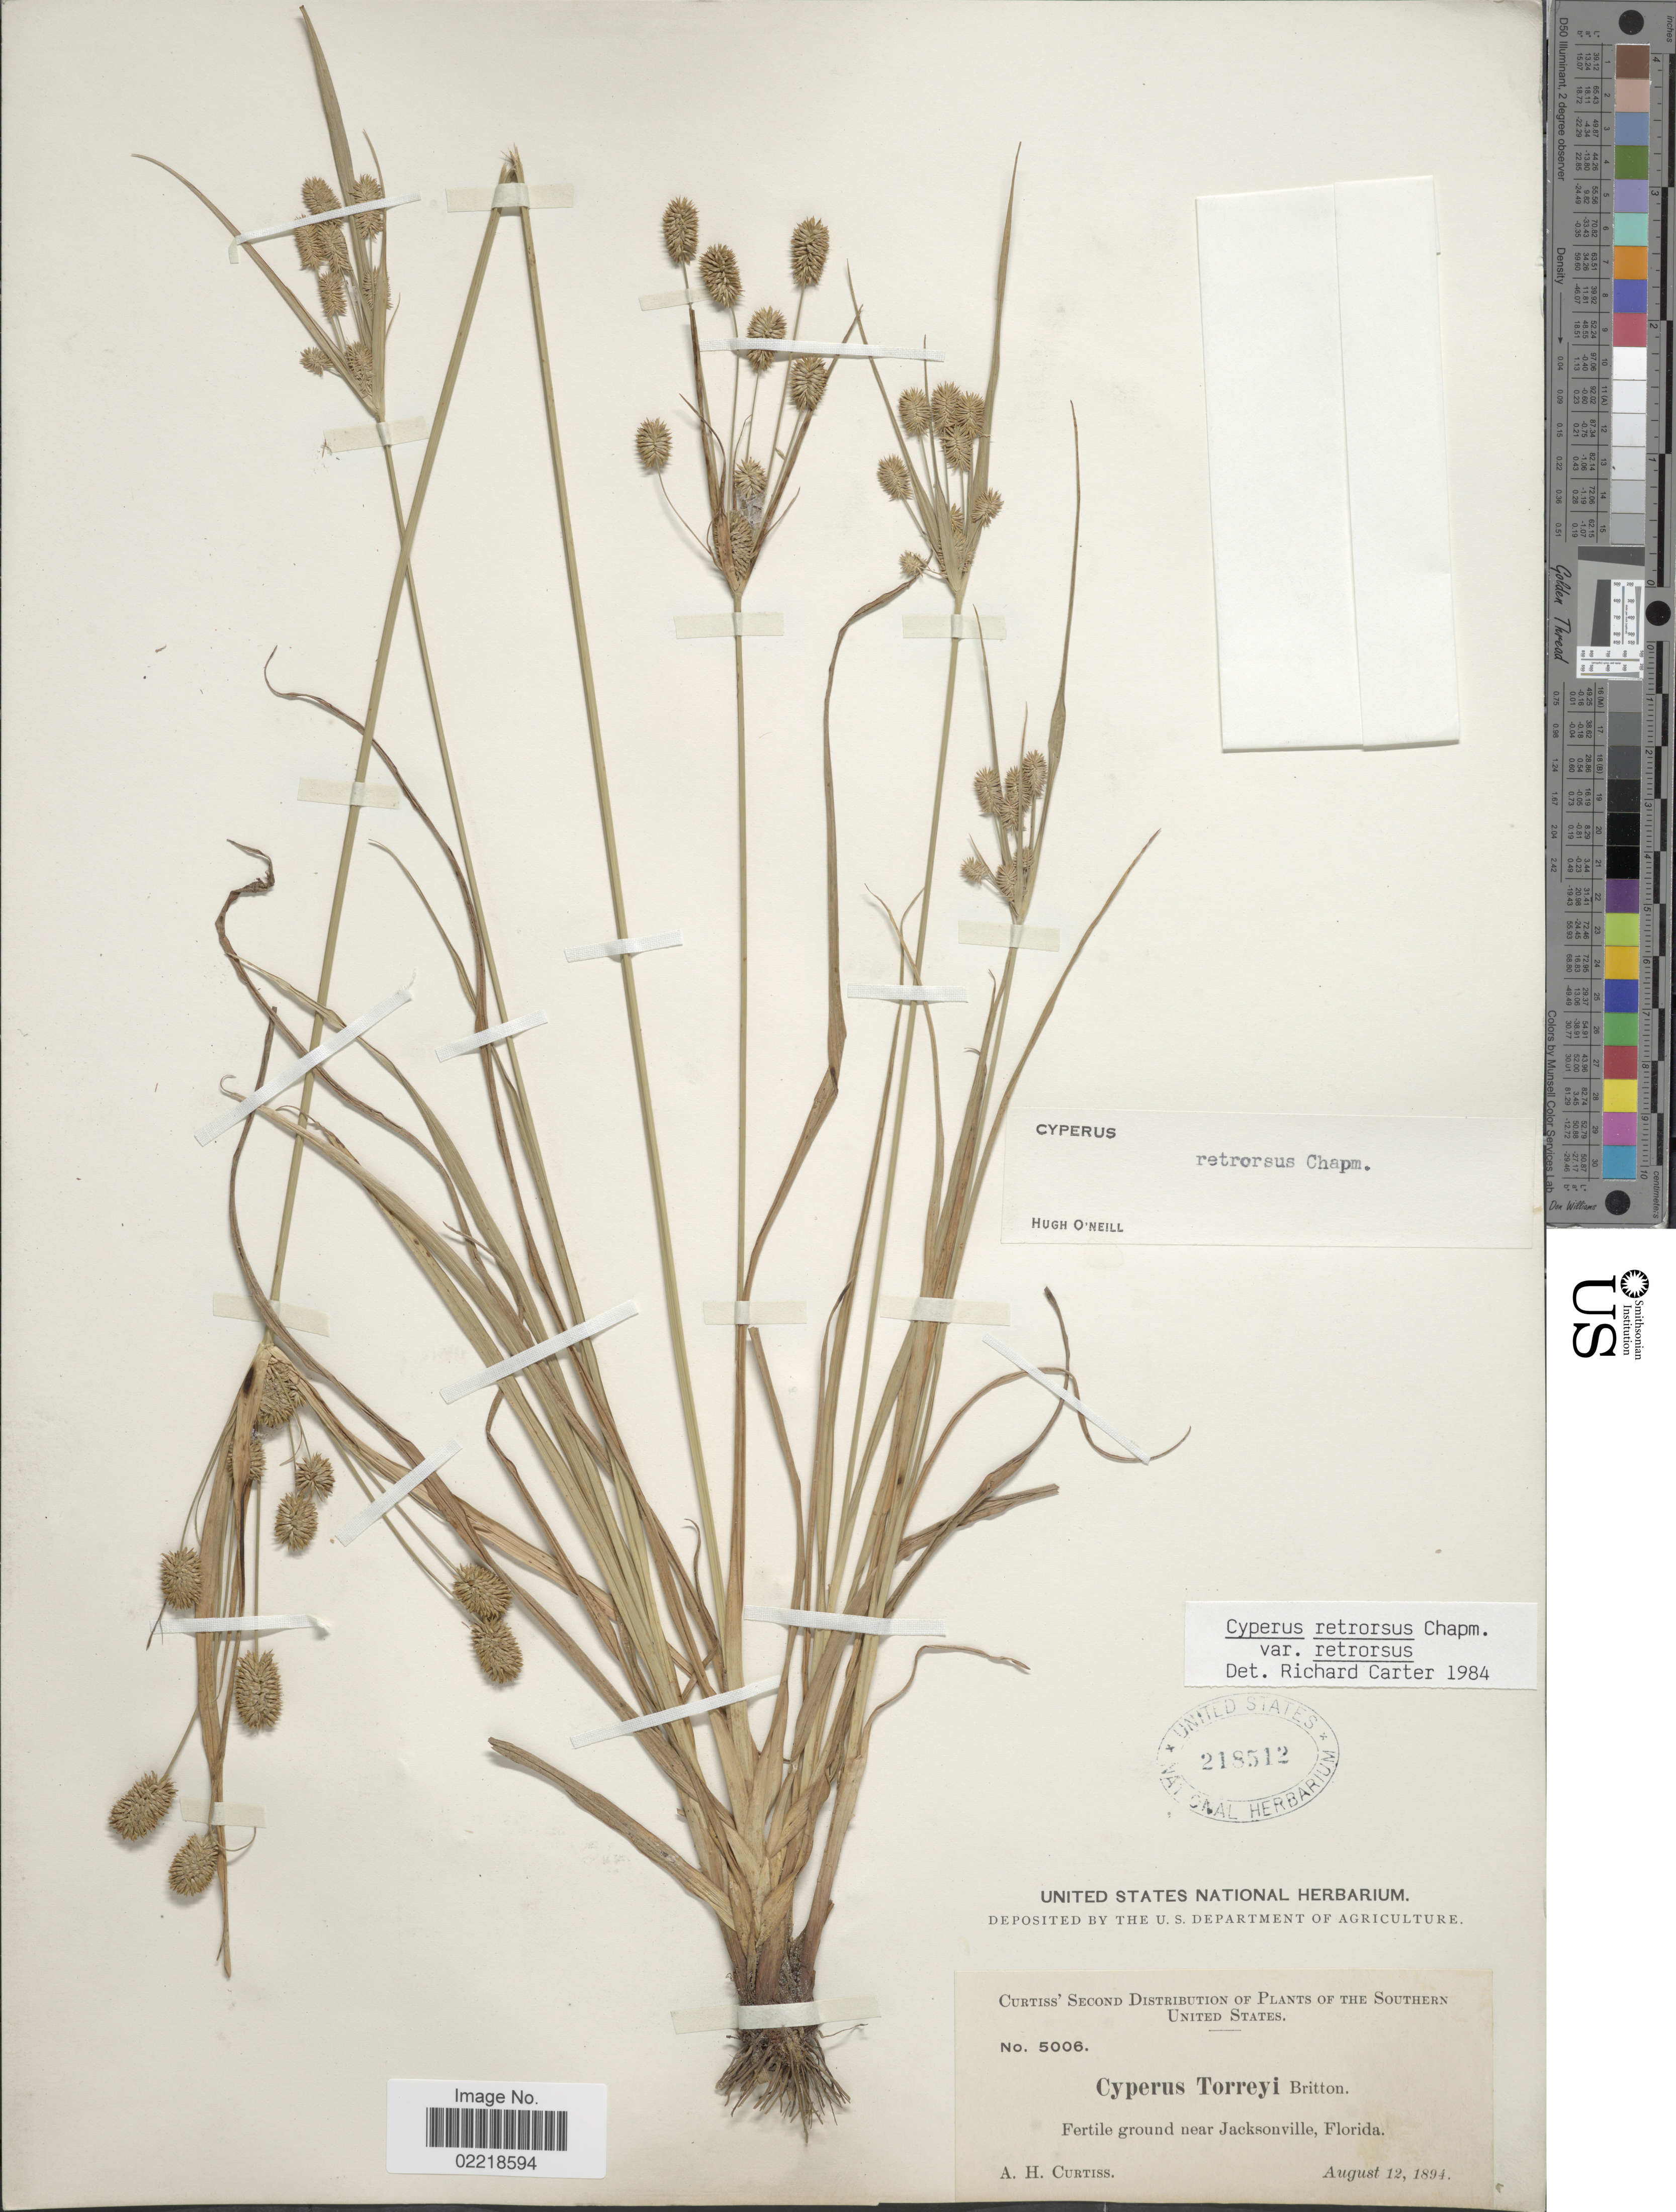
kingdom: Plantae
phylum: Tracheophyta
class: Liliopsida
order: Poales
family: Cyperaceae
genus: Cyperus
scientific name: Cyperus retrorsus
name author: Chapm.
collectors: A. H. Curtiss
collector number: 5006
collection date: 1894-08-12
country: United States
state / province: Florida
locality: Southern United States, fertile ground near Jacksonville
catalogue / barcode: US 218512